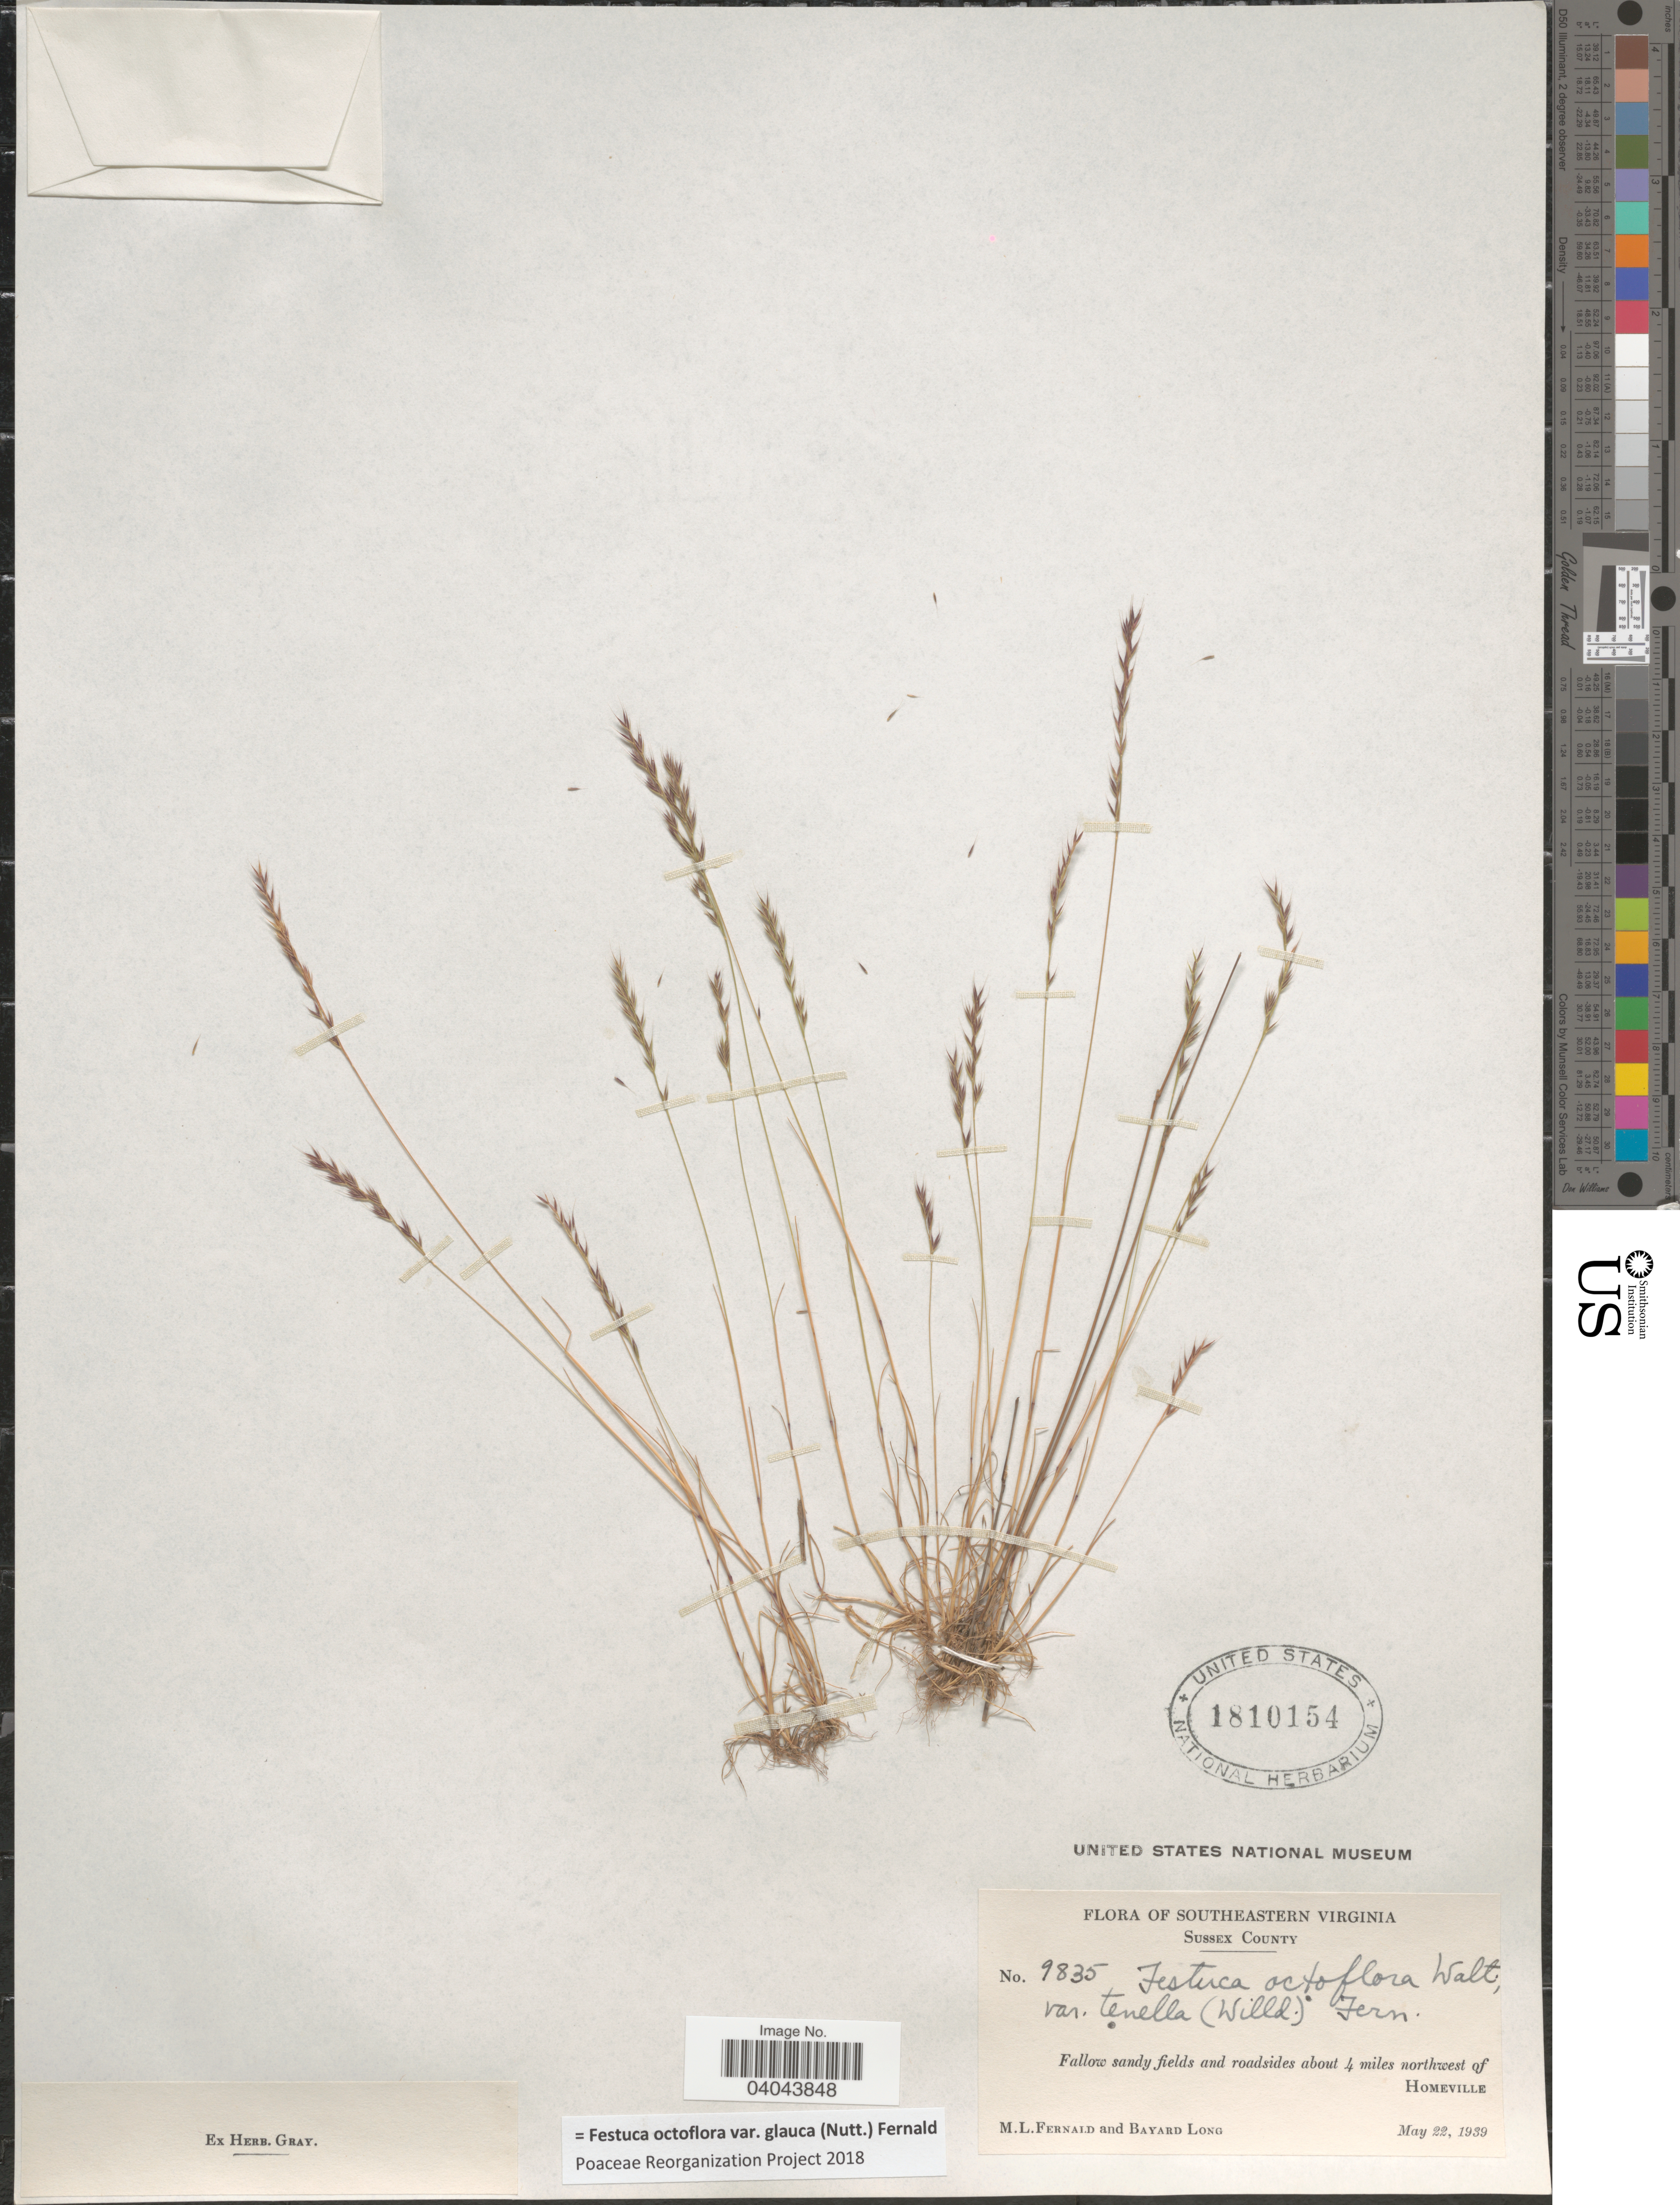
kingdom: Plantae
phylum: Tracheophyta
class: Liliopsida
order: Poales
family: Poaceae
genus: Festuca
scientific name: Festuca octoflora var. glauca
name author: (Nutt.) Fernald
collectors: M. L. Fernald & B. Long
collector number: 9835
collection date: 1939-05-22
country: United States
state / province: Virginia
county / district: Sussex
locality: Southeastern Virginia. Sussex County. About 4 miles northwest of Homeville.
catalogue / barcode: US 1810154